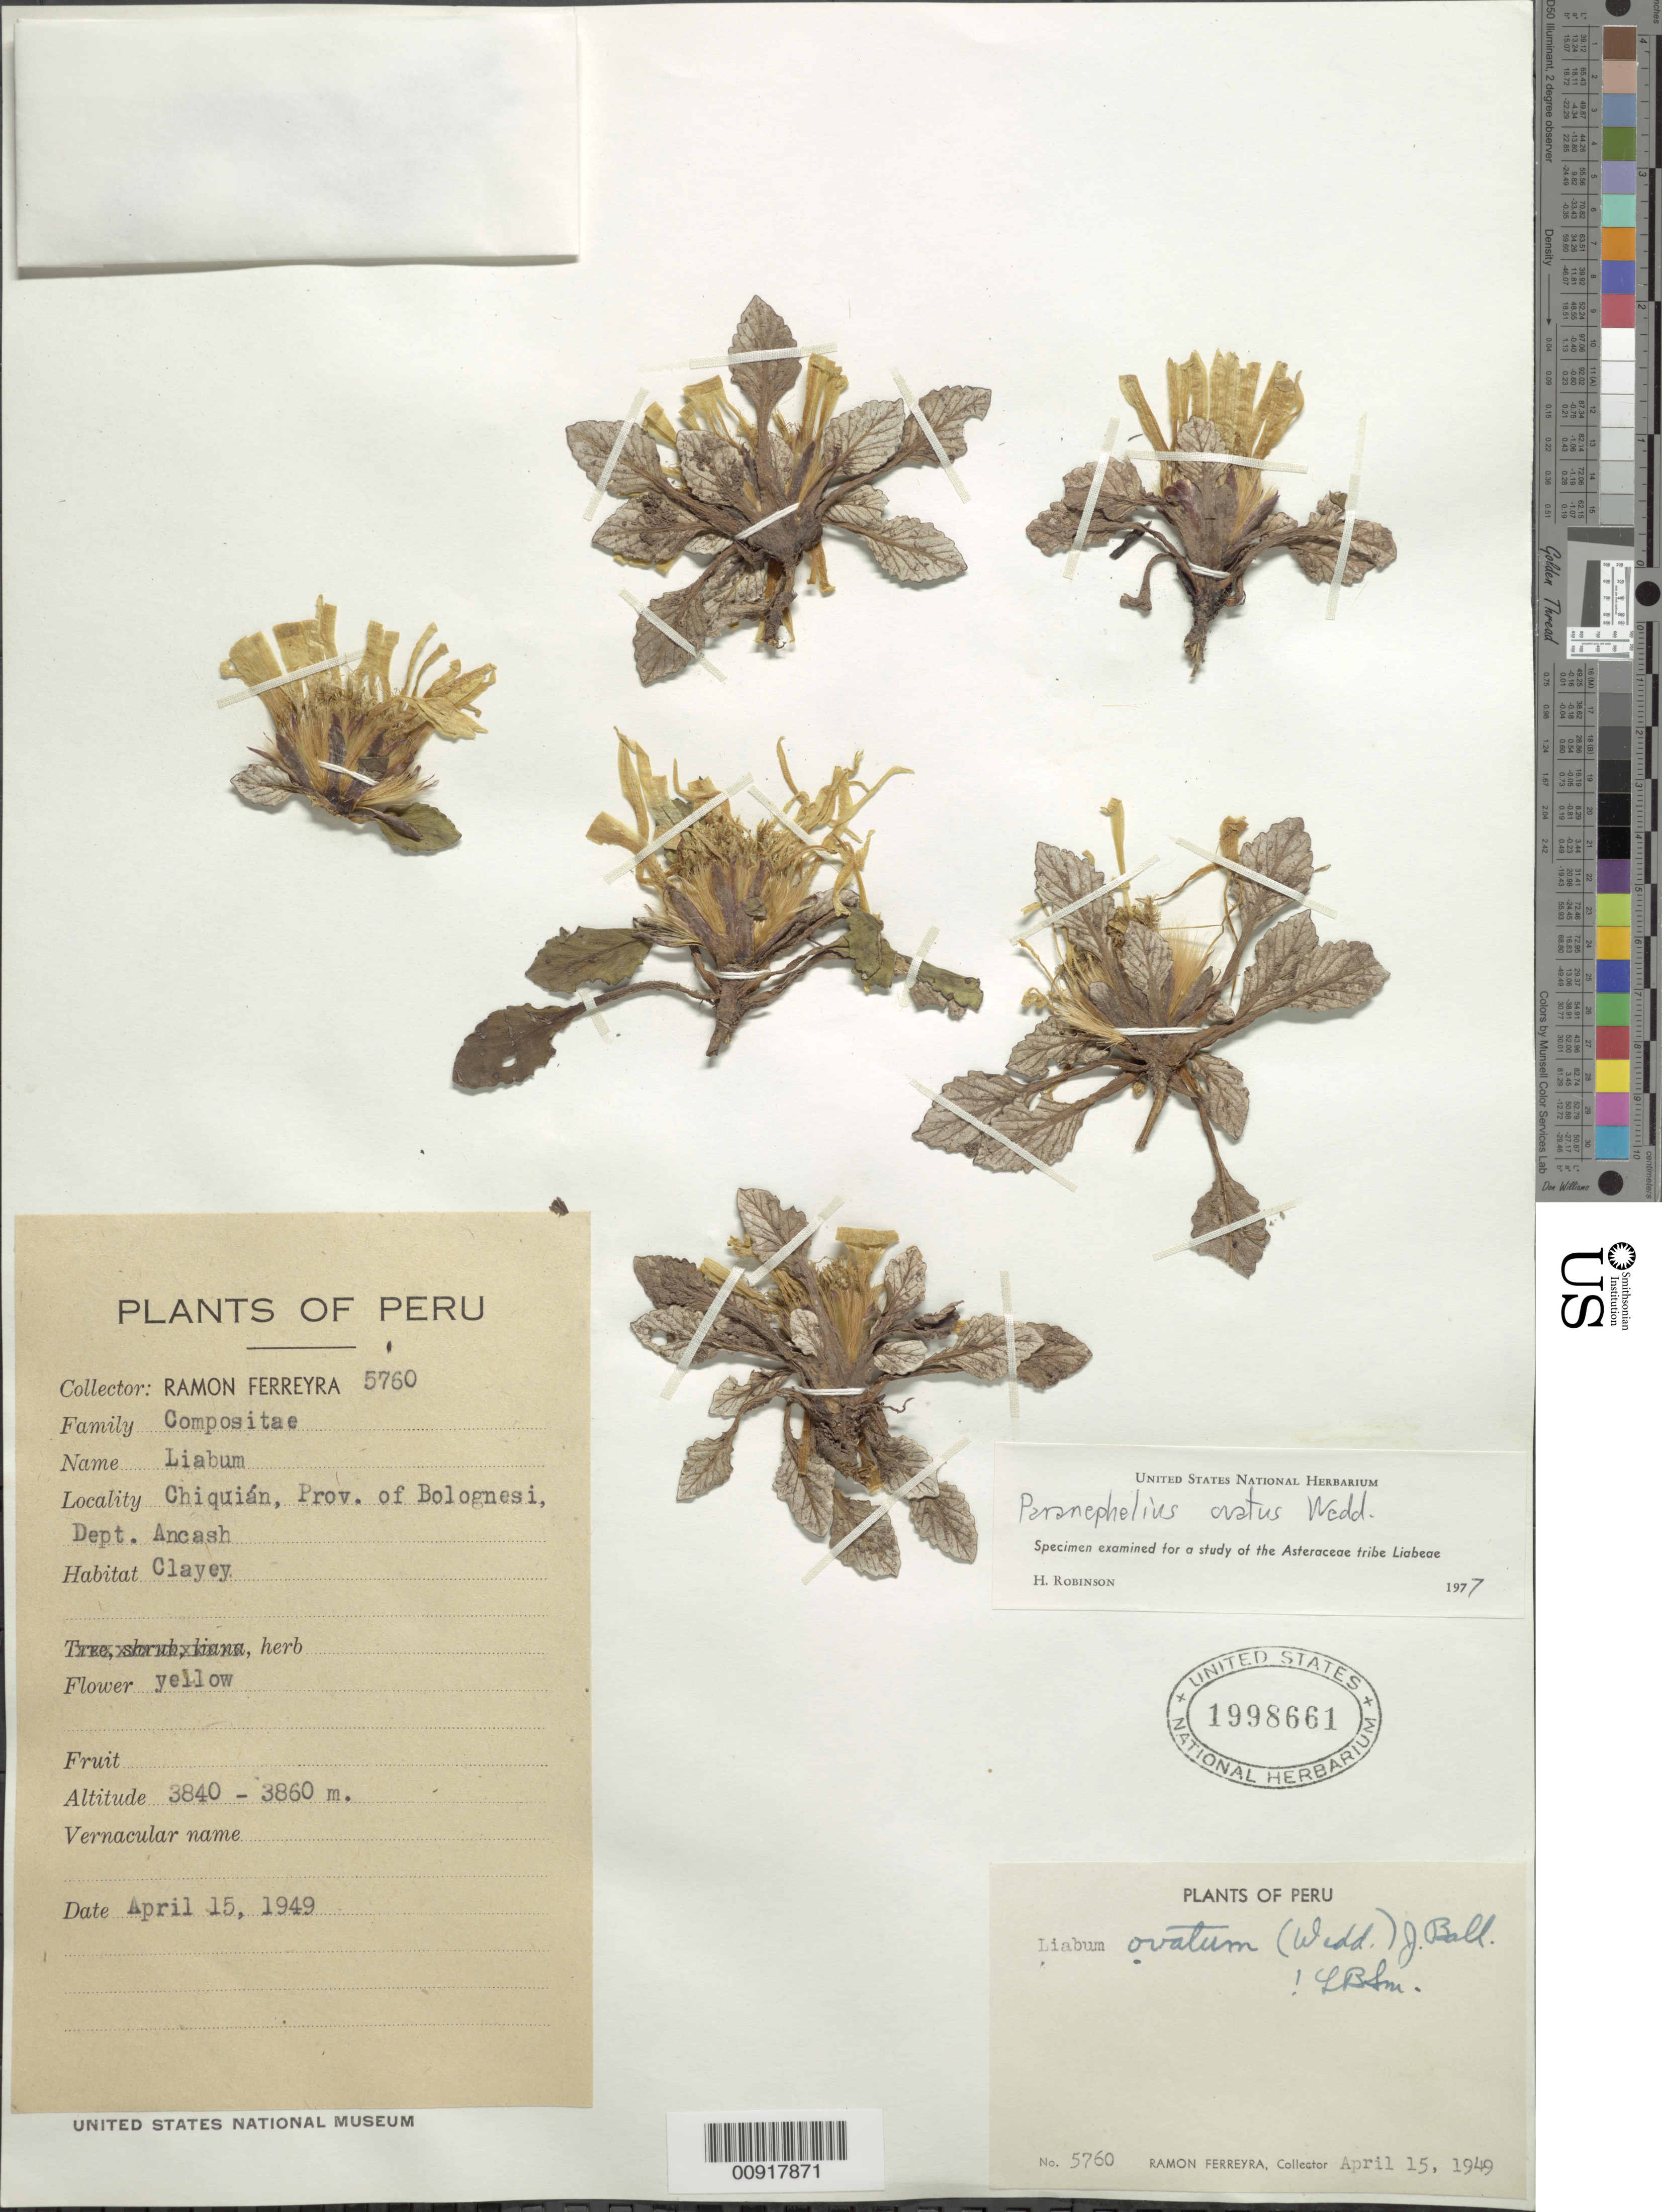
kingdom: Plantae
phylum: Tracheophyta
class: Magnoliopsida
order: Asterales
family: Asteraceae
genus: Paranephelius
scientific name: Paranephelius ovatus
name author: A. Gray ex Wedd.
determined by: Robinson, Harold E., (US)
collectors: R. A. Ferreyra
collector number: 5760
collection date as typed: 15 April 1949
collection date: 1949-04-15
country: Peru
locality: Prov. Bolognesi, Dpto. Ancash, Chiquián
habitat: Clayey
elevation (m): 3840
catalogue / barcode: US 1998661